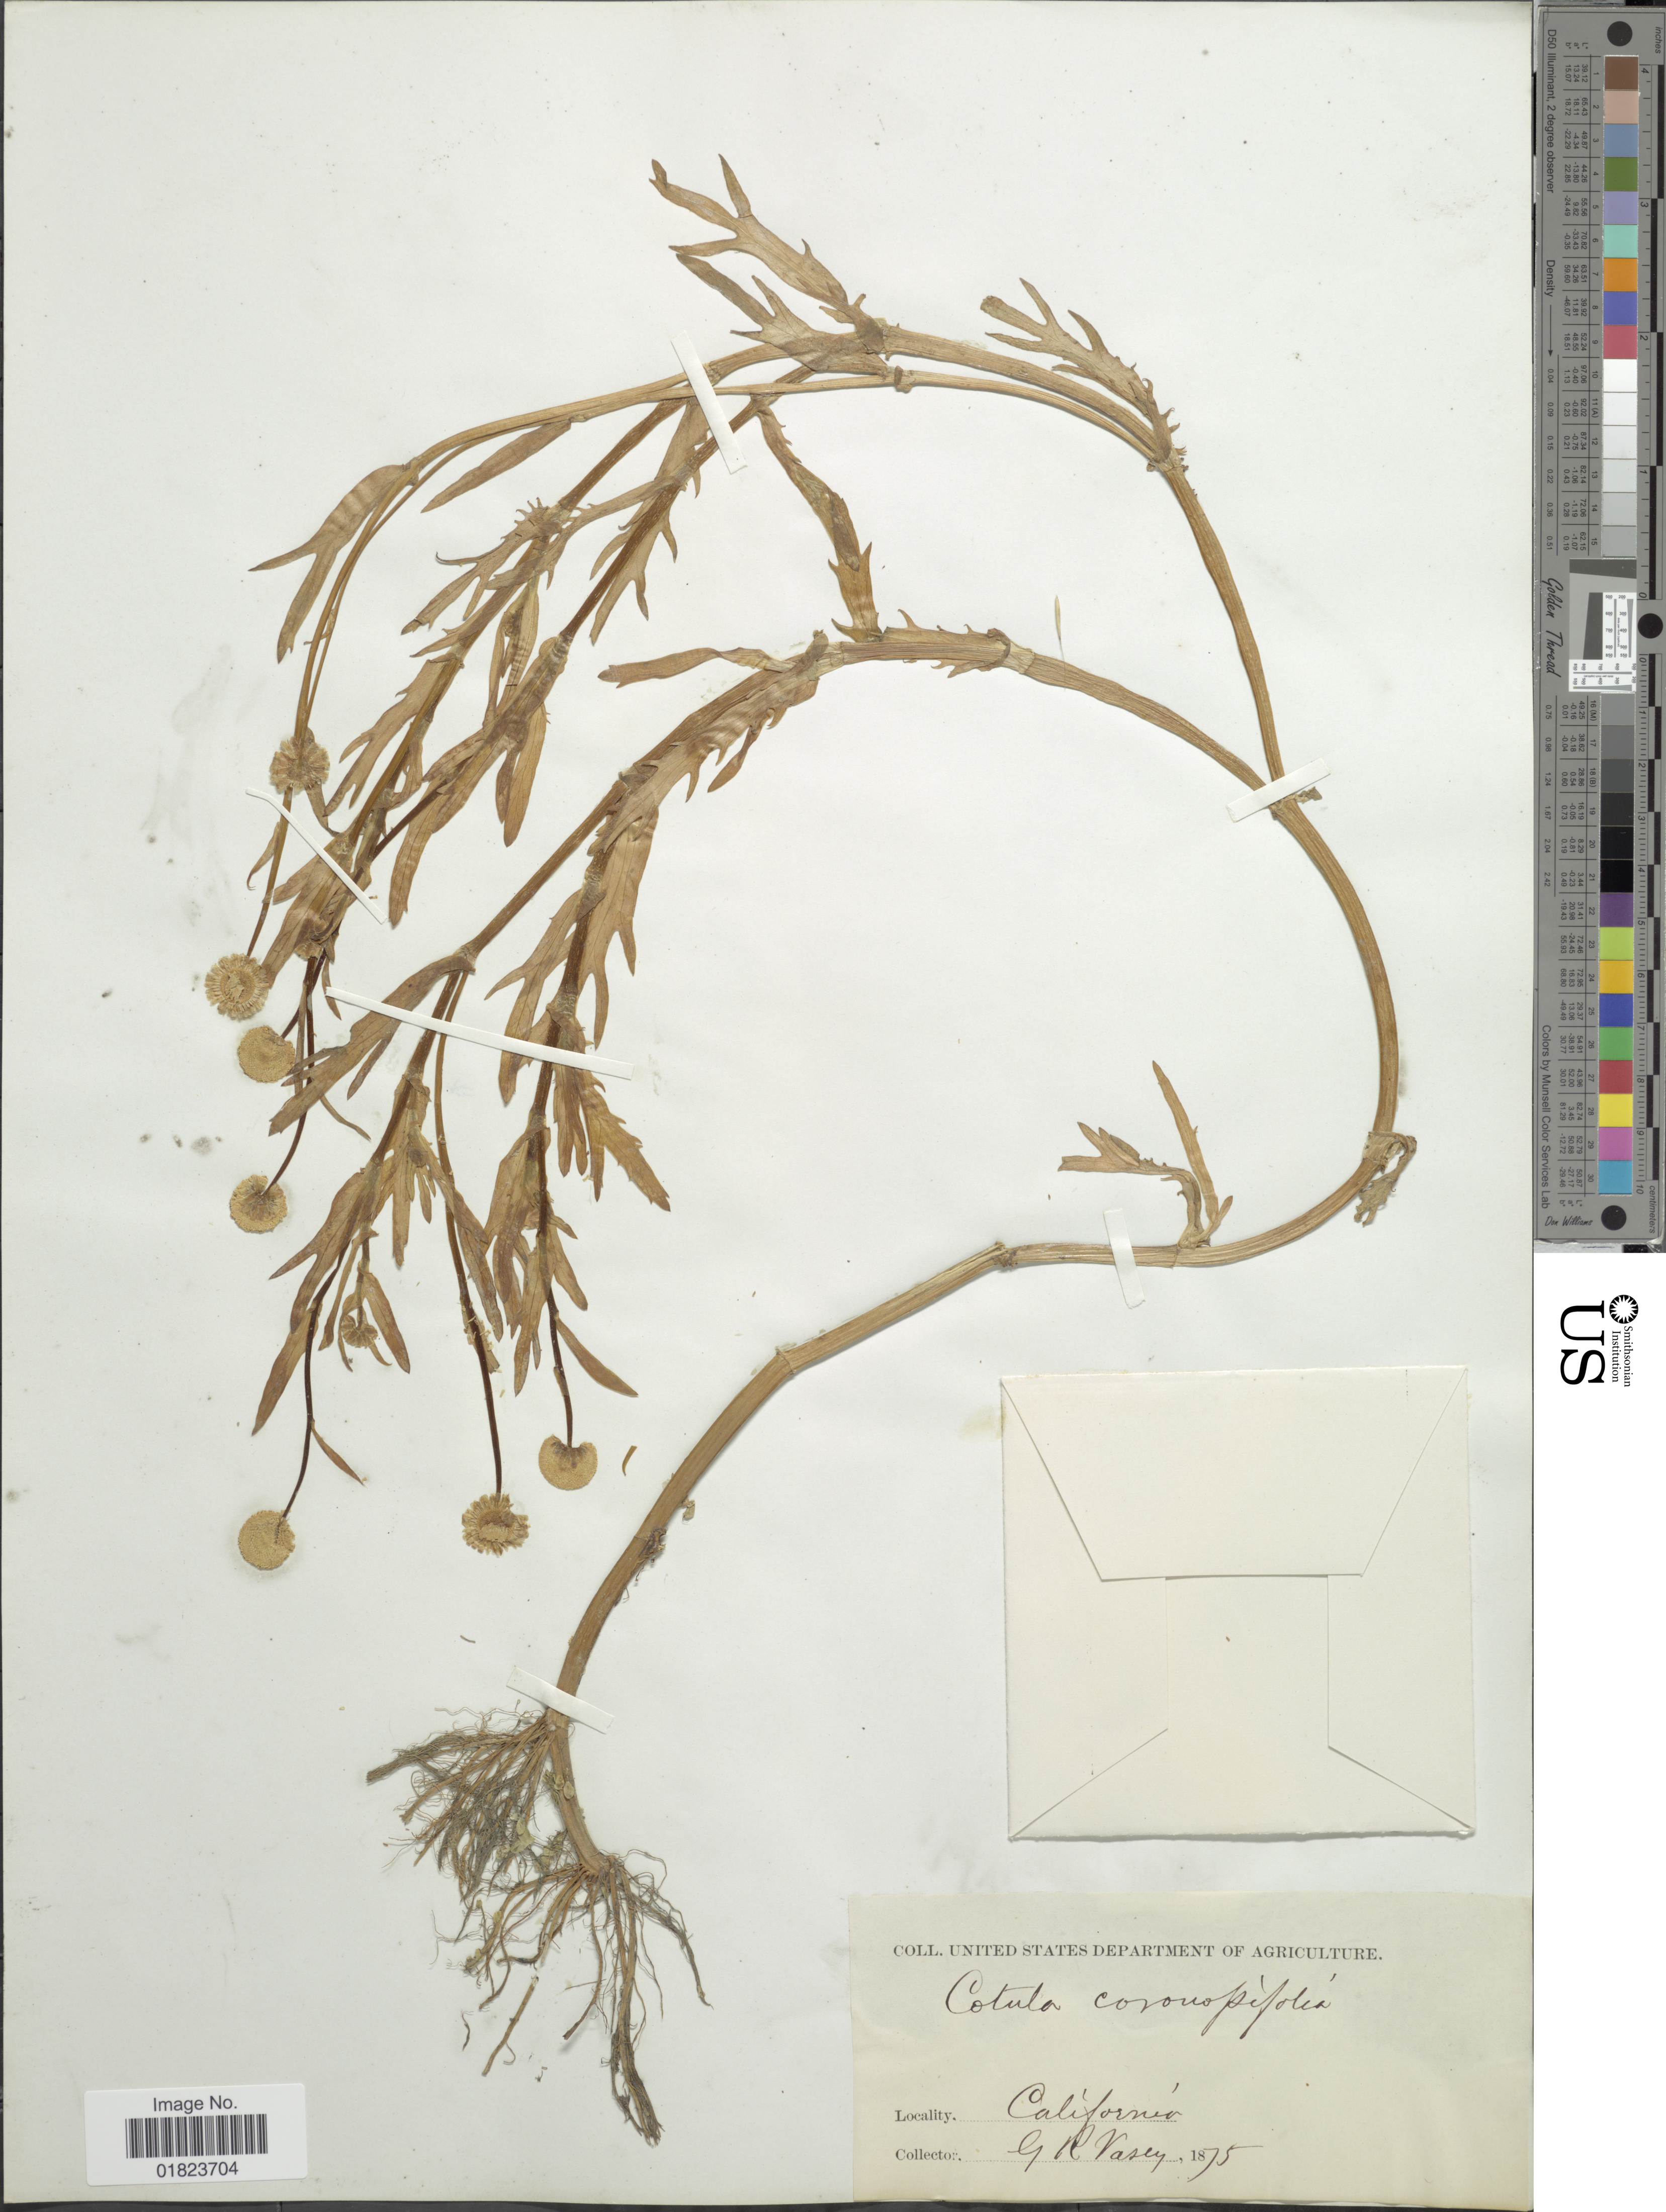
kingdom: Plantae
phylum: Tracheophyta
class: Magnoliopsida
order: Asterales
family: Asteraceae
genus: Cotula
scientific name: Cotula coronopifolia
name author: L.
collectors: G. R. Vasey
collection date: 1875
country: United States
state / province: California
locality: California.